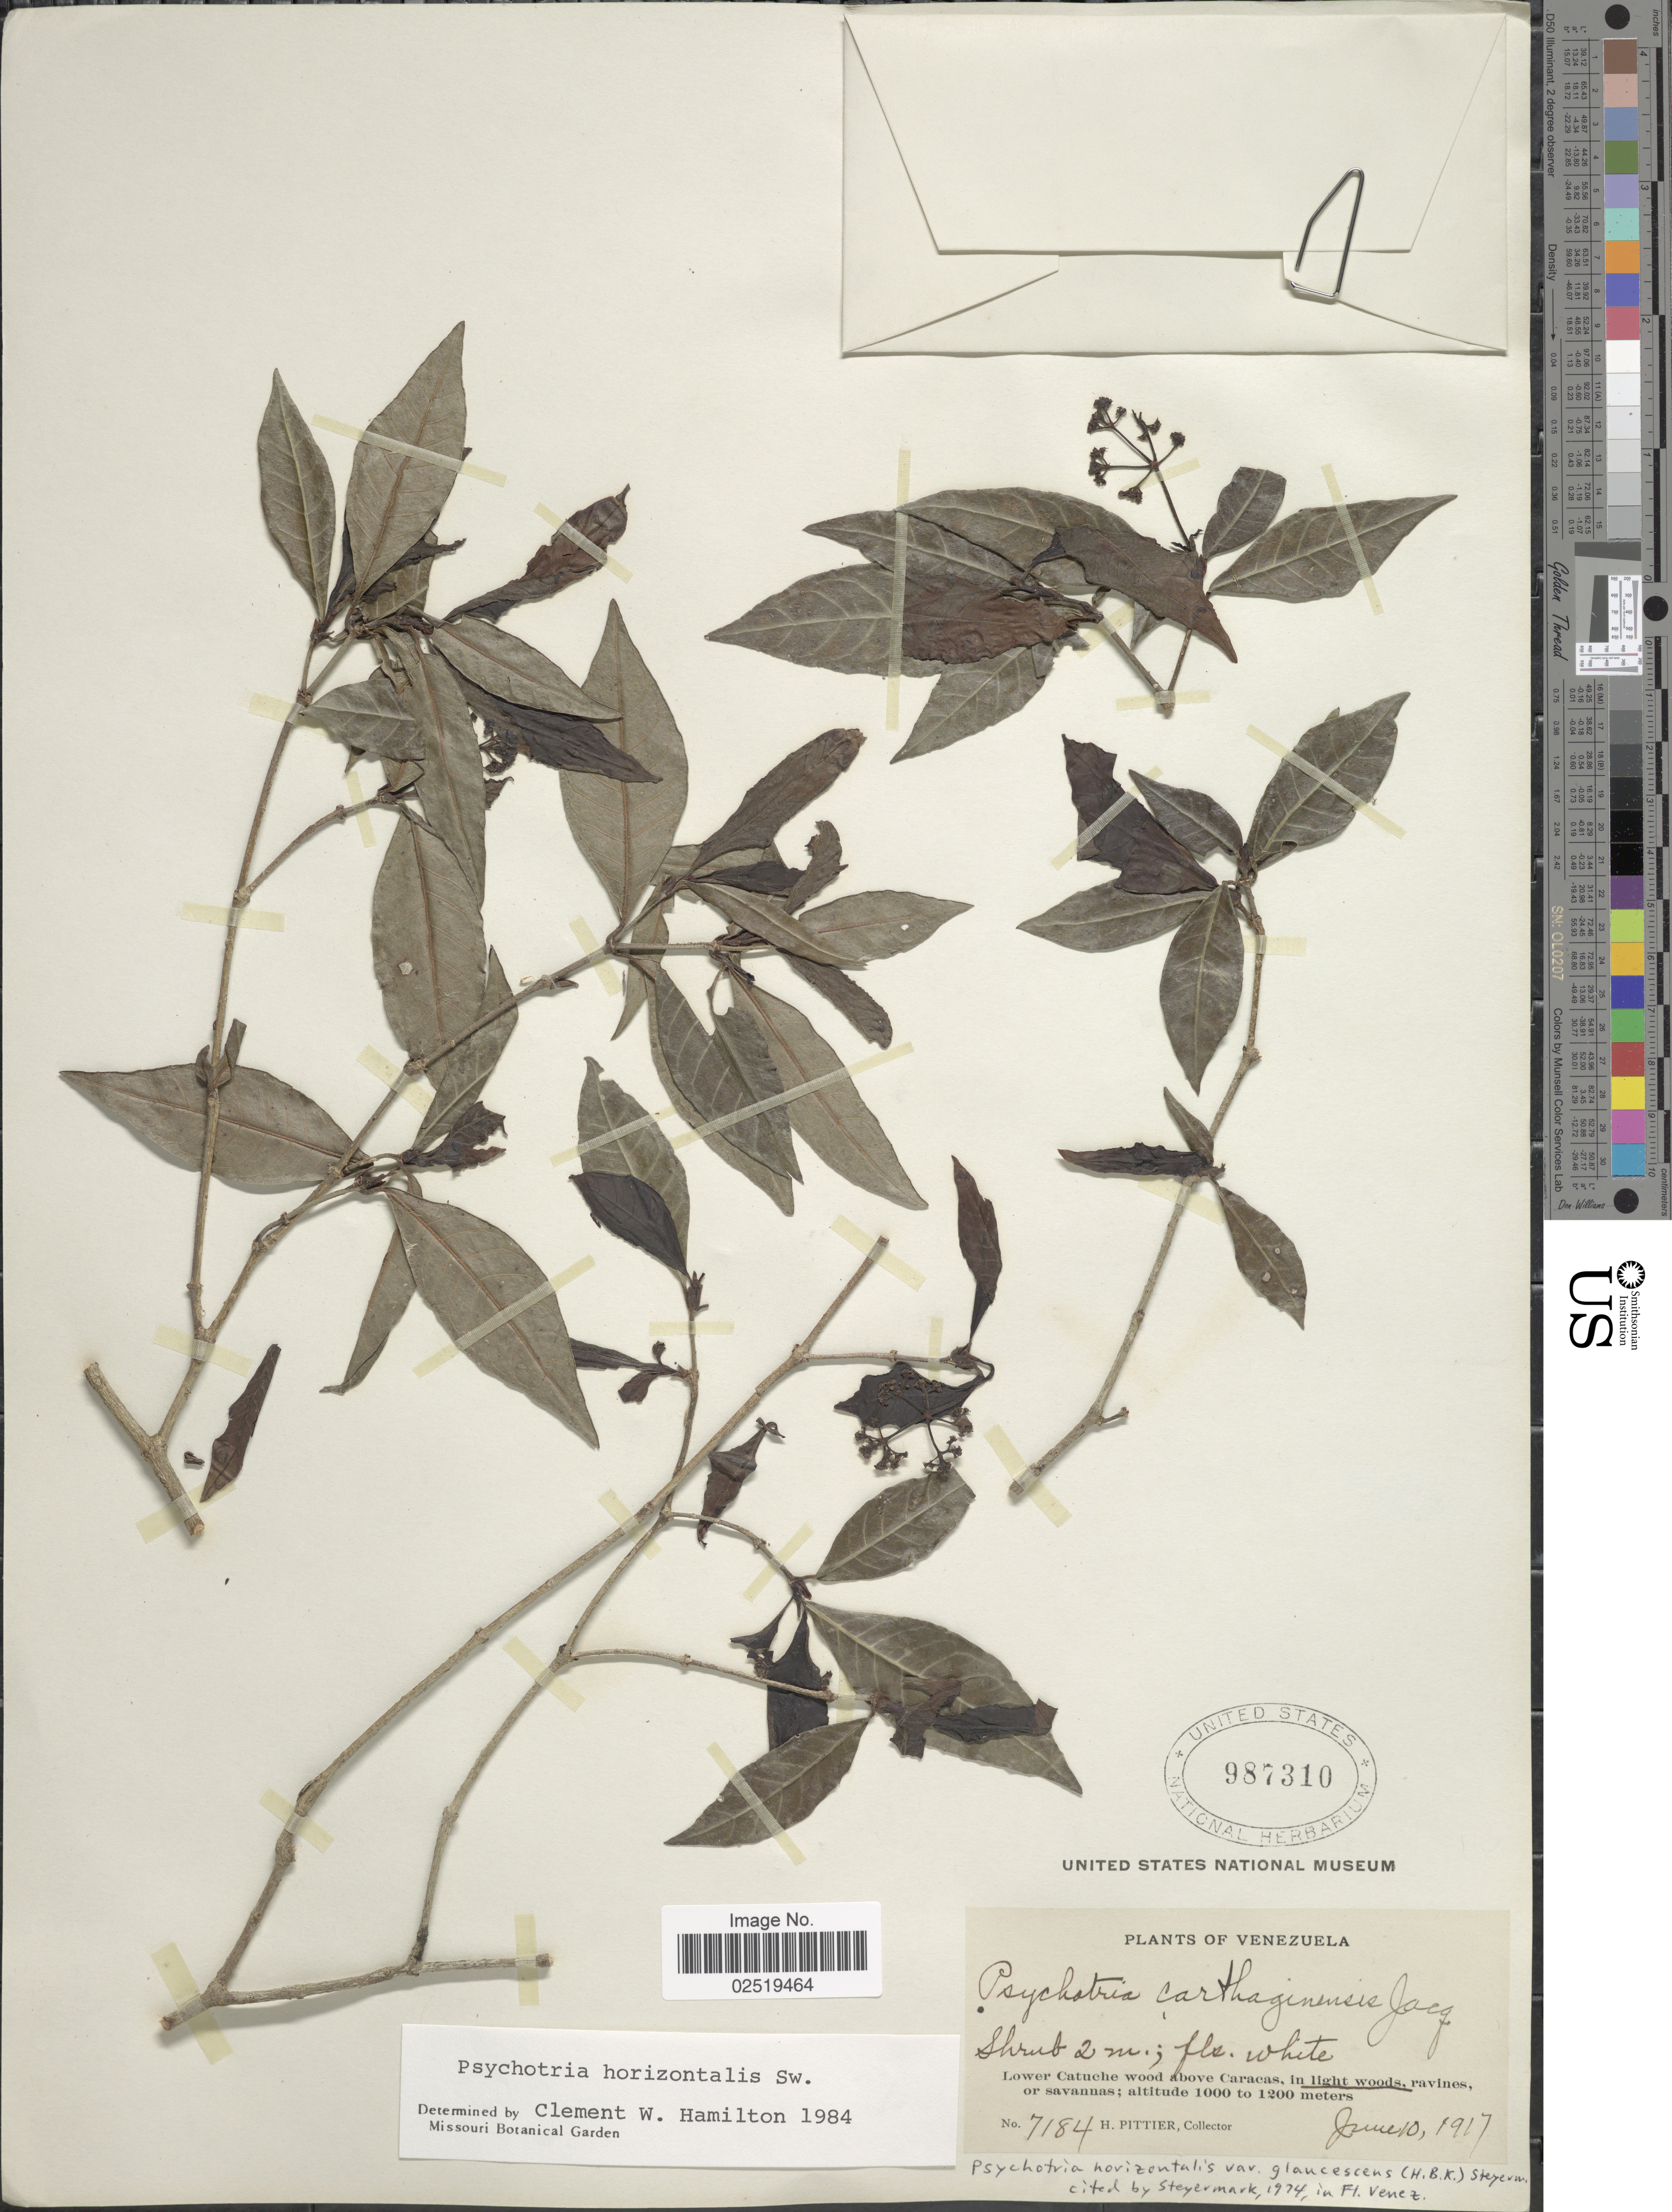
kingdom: Plantae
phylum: Tracheophyta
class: Magnoliopsida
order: Gentianales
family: Rubiaceae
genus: Psychotria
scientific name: Psychotria horizontalis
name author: Sw.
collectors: H. F. Pittier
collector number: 7184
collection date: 1917-06-10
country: Venezuela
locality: Lower Catuche wood above Caracas, in light woods, ravines or savannas.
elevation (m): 1000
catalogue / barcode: US 987310